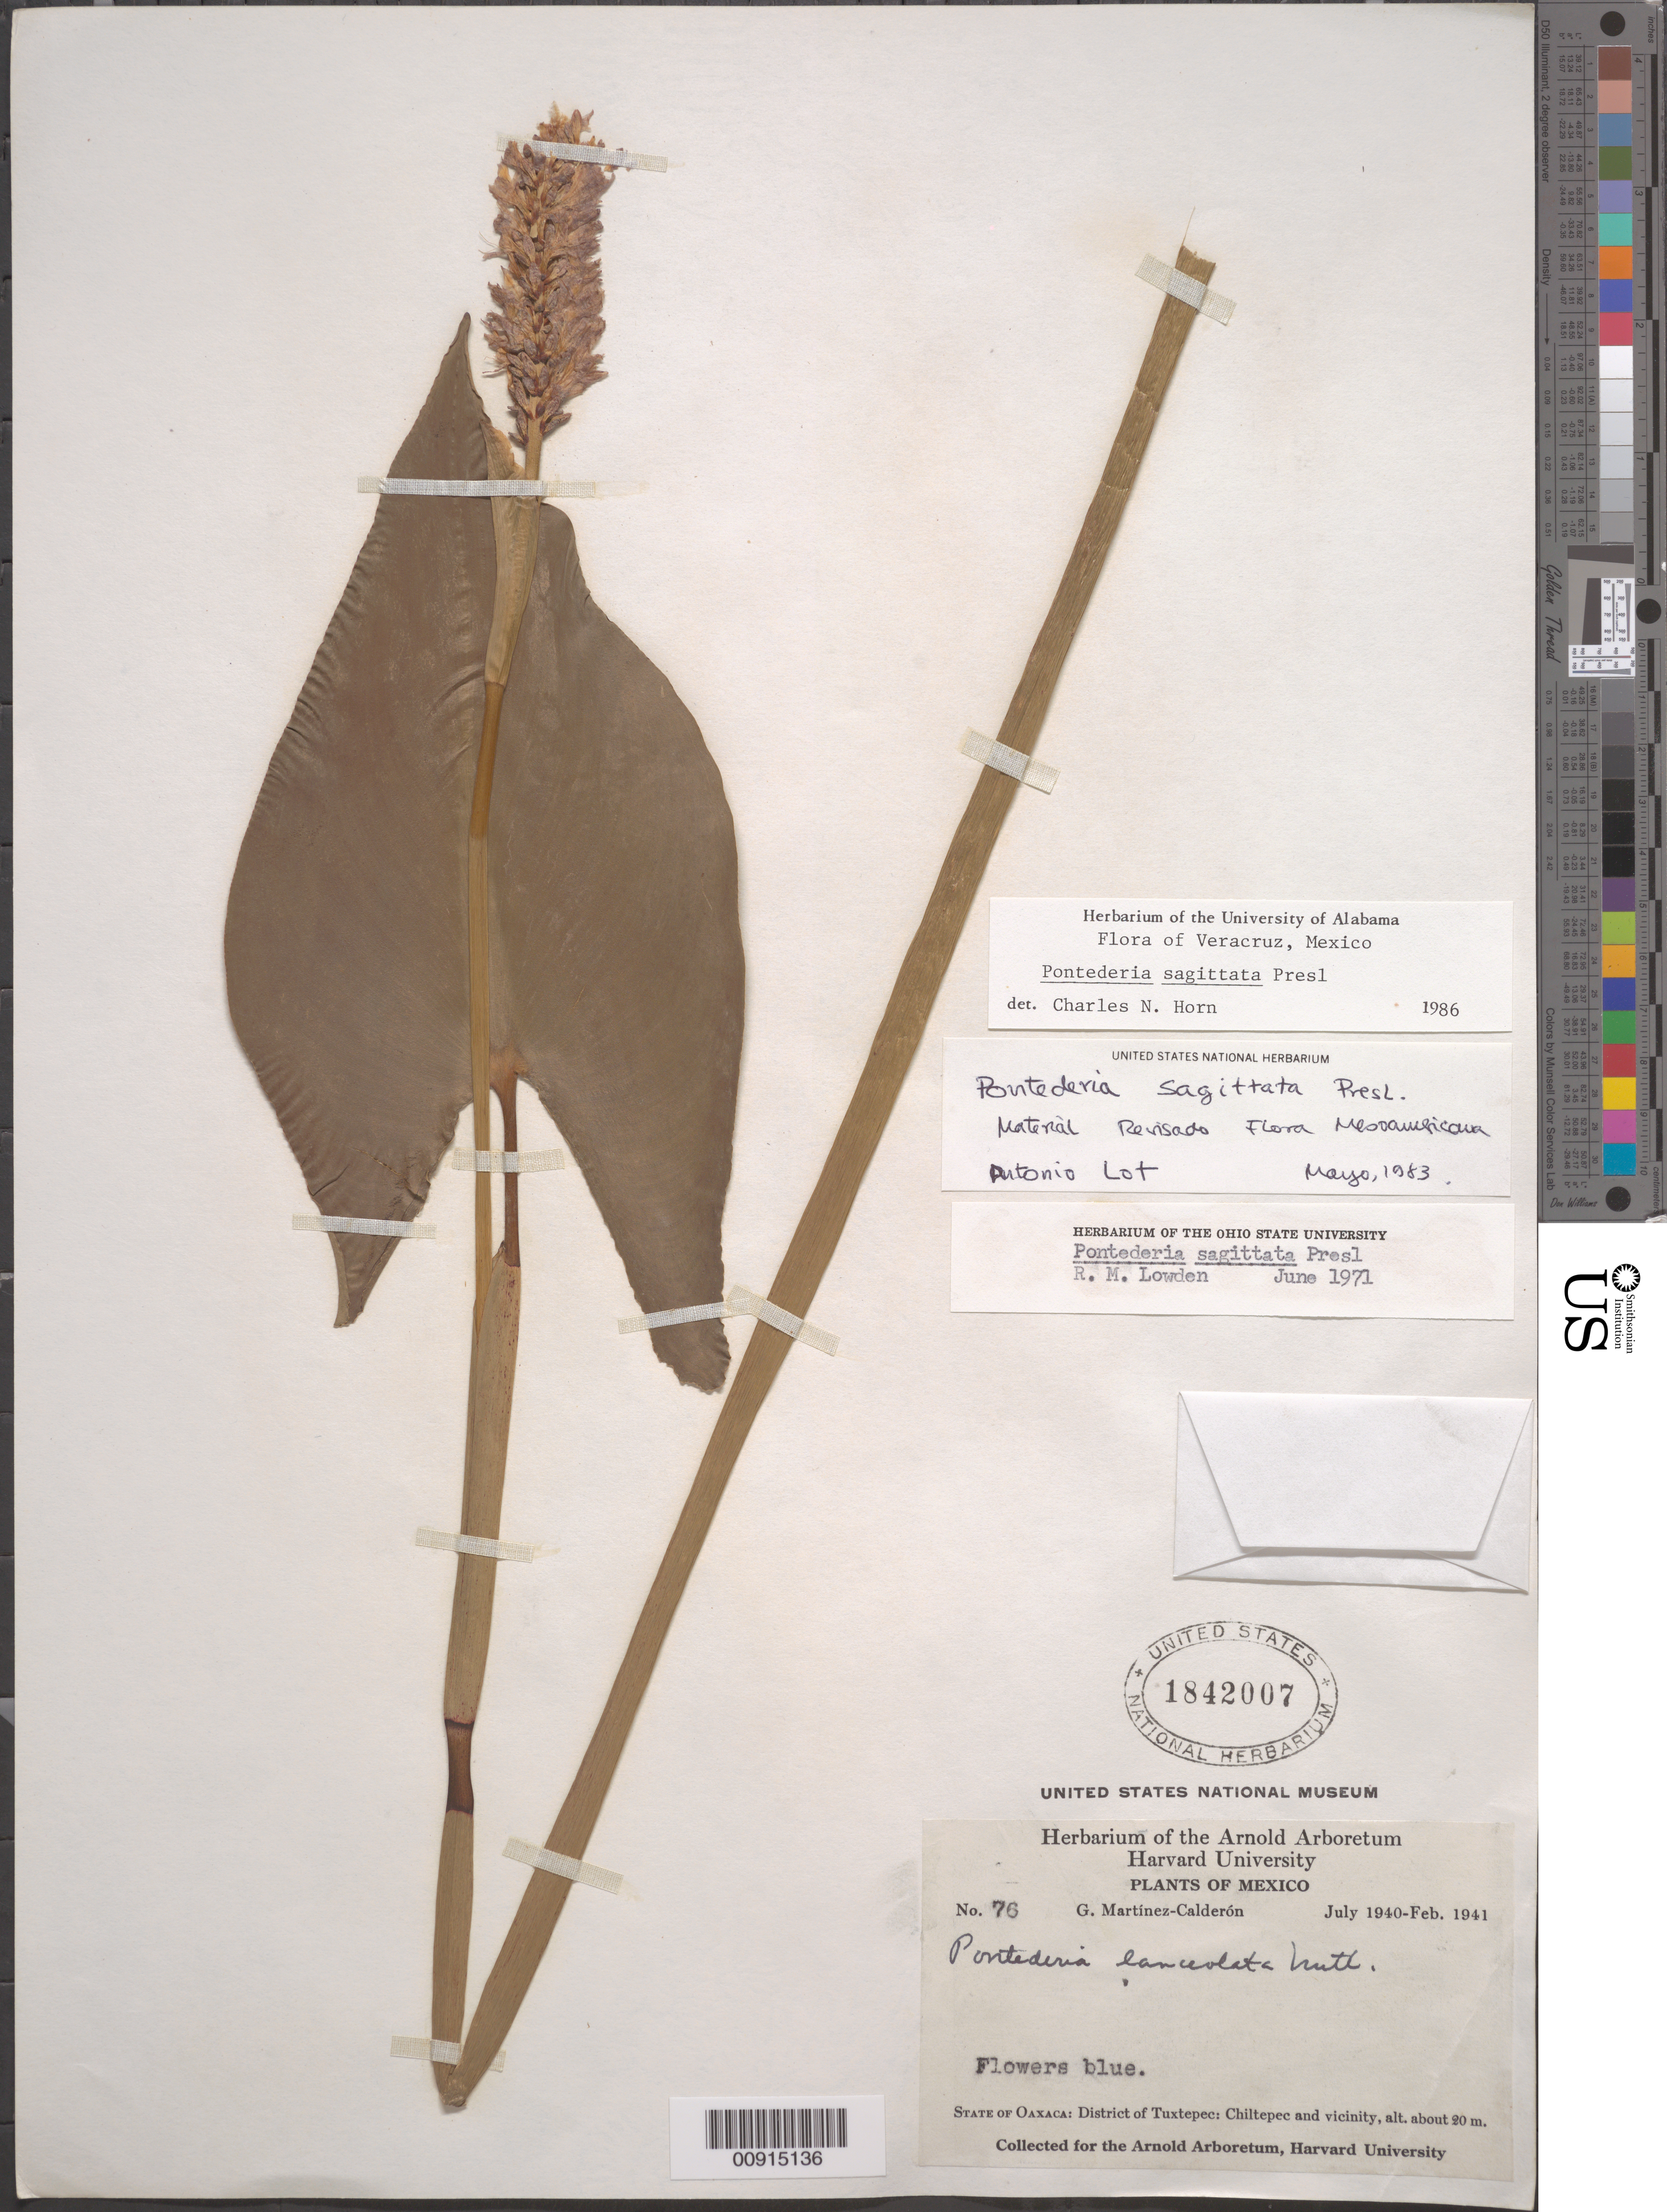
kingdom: Plantae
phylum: Tracheophyta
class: Liliopsida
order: Commelinales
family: Pontederiaceae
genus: Pontederia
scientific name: Pontederia sagittata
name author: C. Presl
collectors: G. Martinez-C.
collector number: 76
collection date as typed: Jul 1940 to -- Feb 1941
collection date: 1940-07/1941-02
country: Mexico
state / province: Oaxaca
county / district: Tuxtepec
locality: State of Oaxaca: District of Tuxtepec: Chiltepec and vicinity.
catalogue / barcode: US 1842007